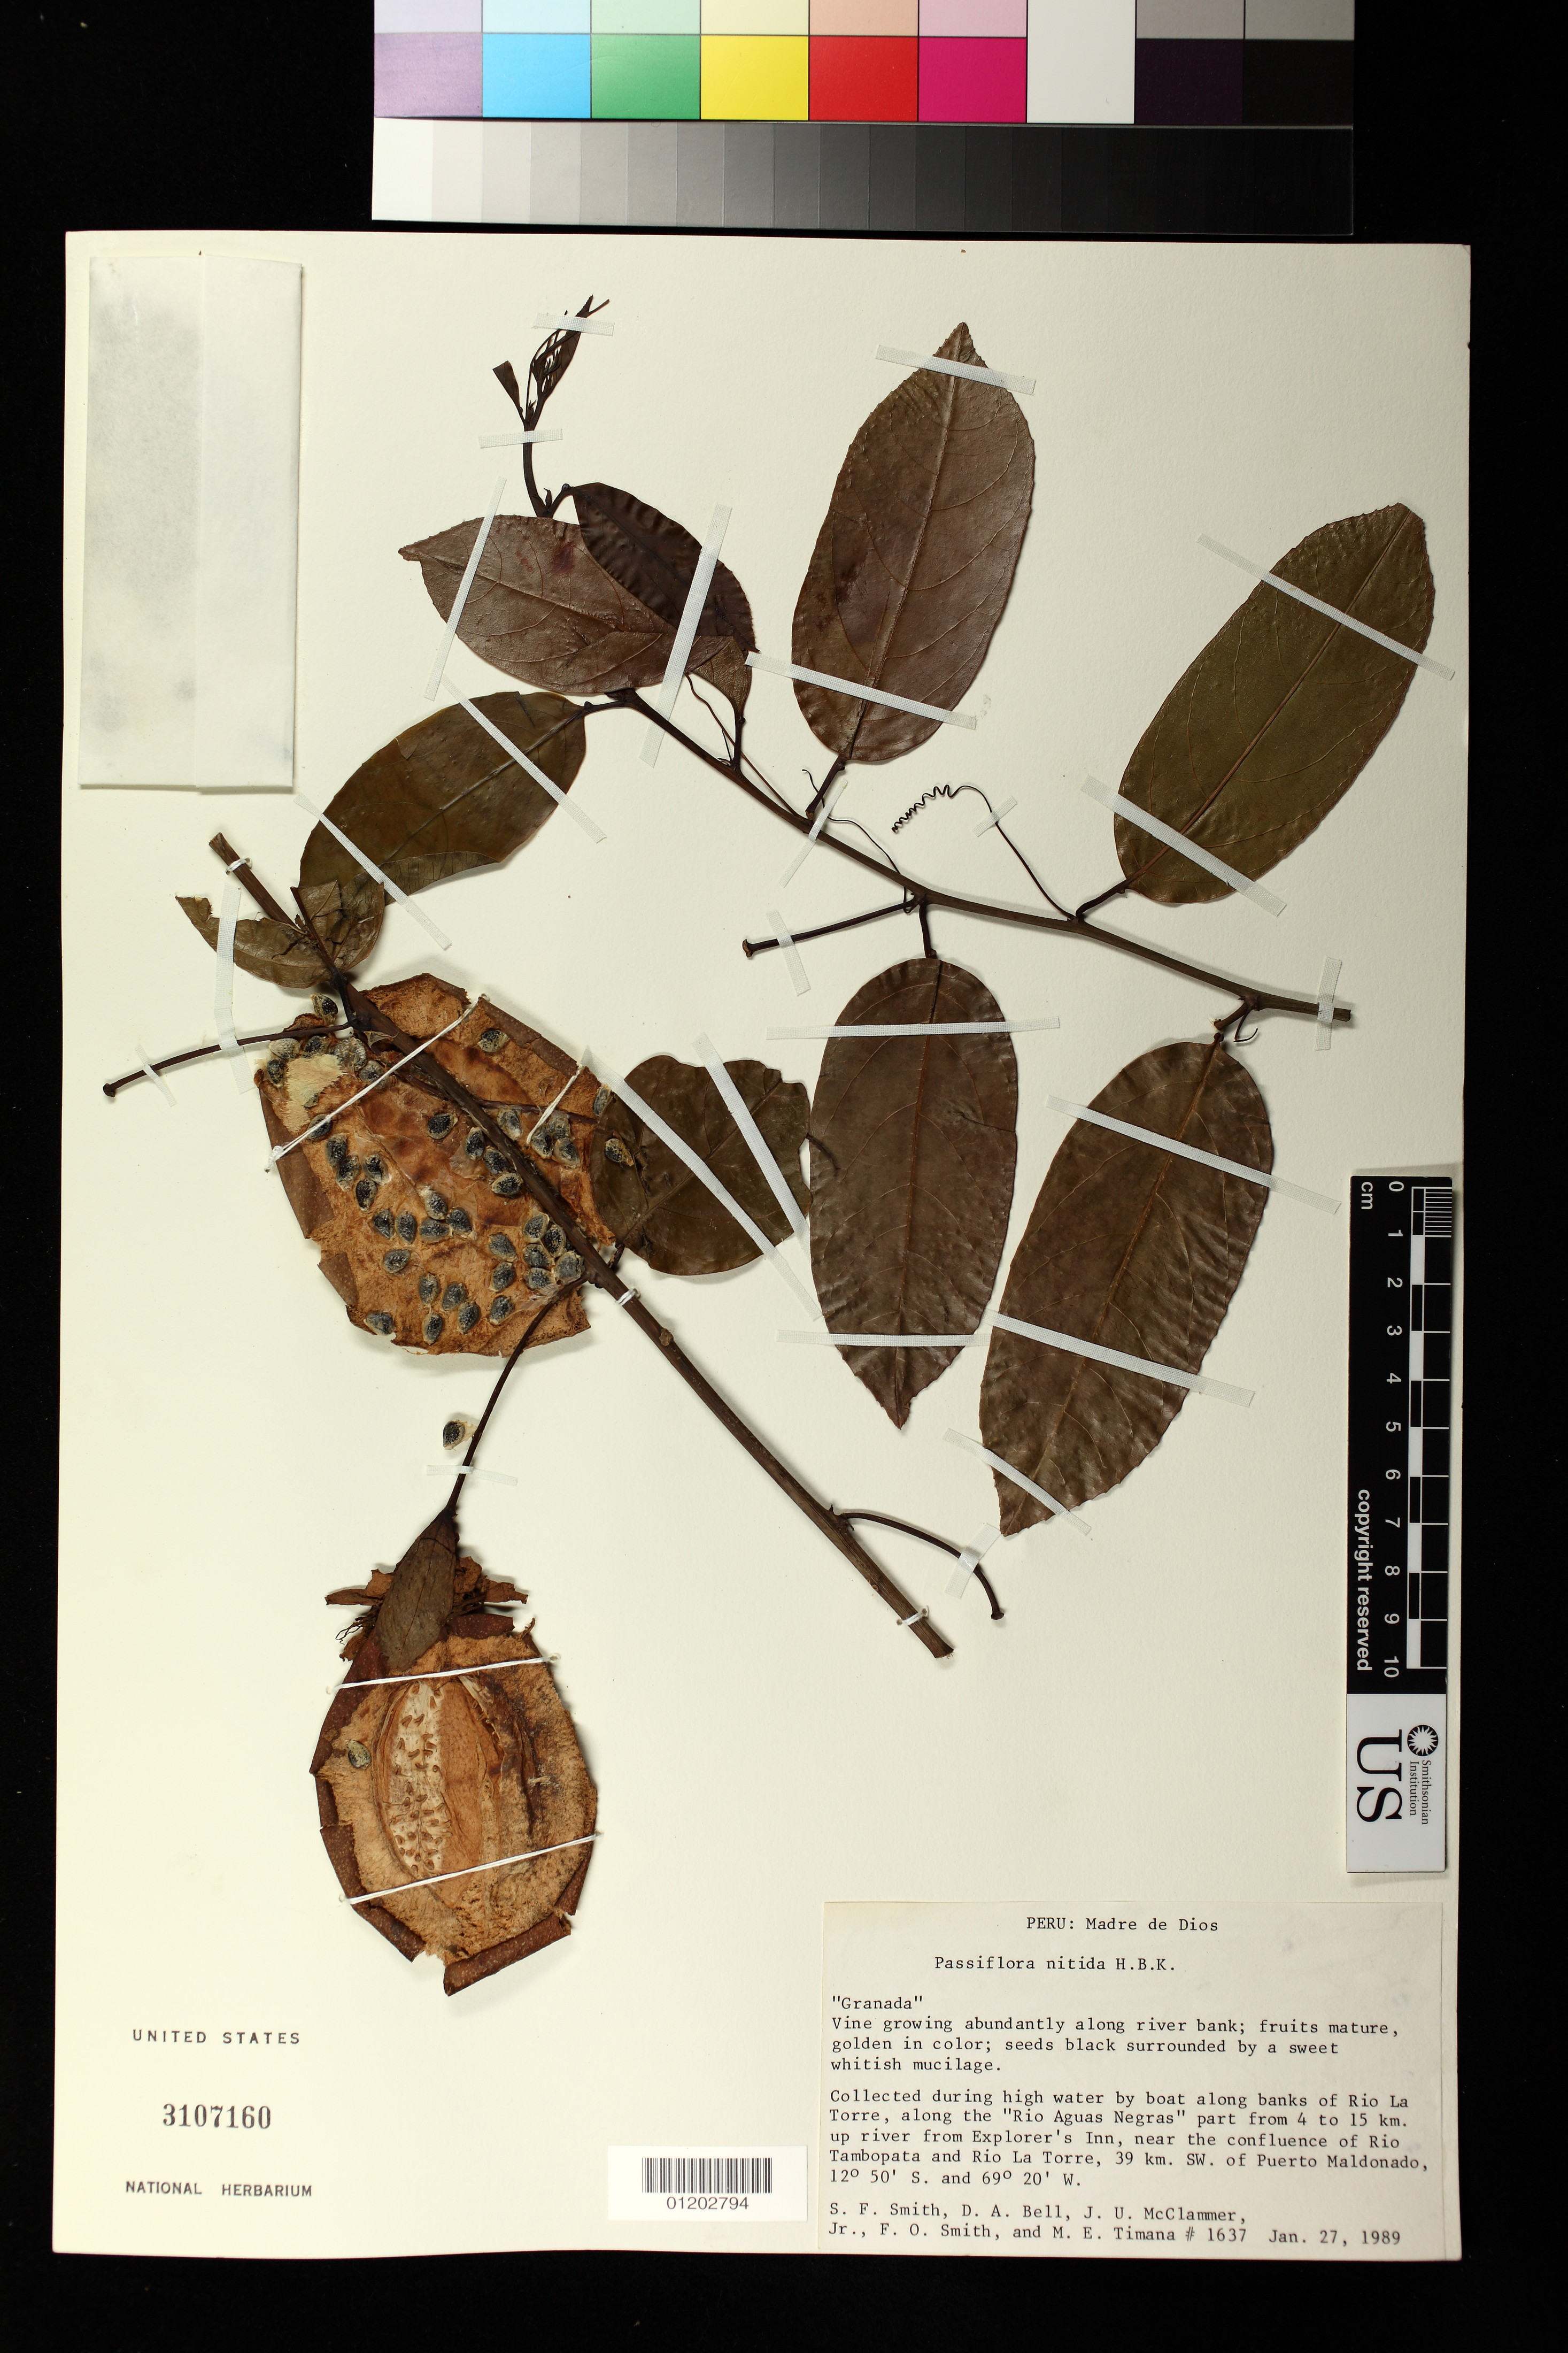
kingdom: Plantae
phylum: Tracheophyta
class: Magnoliopsida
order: Malpighiales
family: Passifloraceae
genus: Passiflora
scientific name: Passiflora nitida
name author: Kunth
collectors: S.F. Smith, D. A. Bell, J. McClammer Jr. & F. Smith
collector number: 1637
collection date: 1989-01-27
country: Peru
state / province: Madre de Dios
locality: Collected during high water by boat along banks of Rio La Torre, along the "Rio Aguas Negras" part from 4 to 15 km. up river from Explorer's Inn, near the confluence of Rio Tambopata and Rio La Torre, 39 km. SW. of Puerto Maldonado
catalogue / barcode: US 3107160